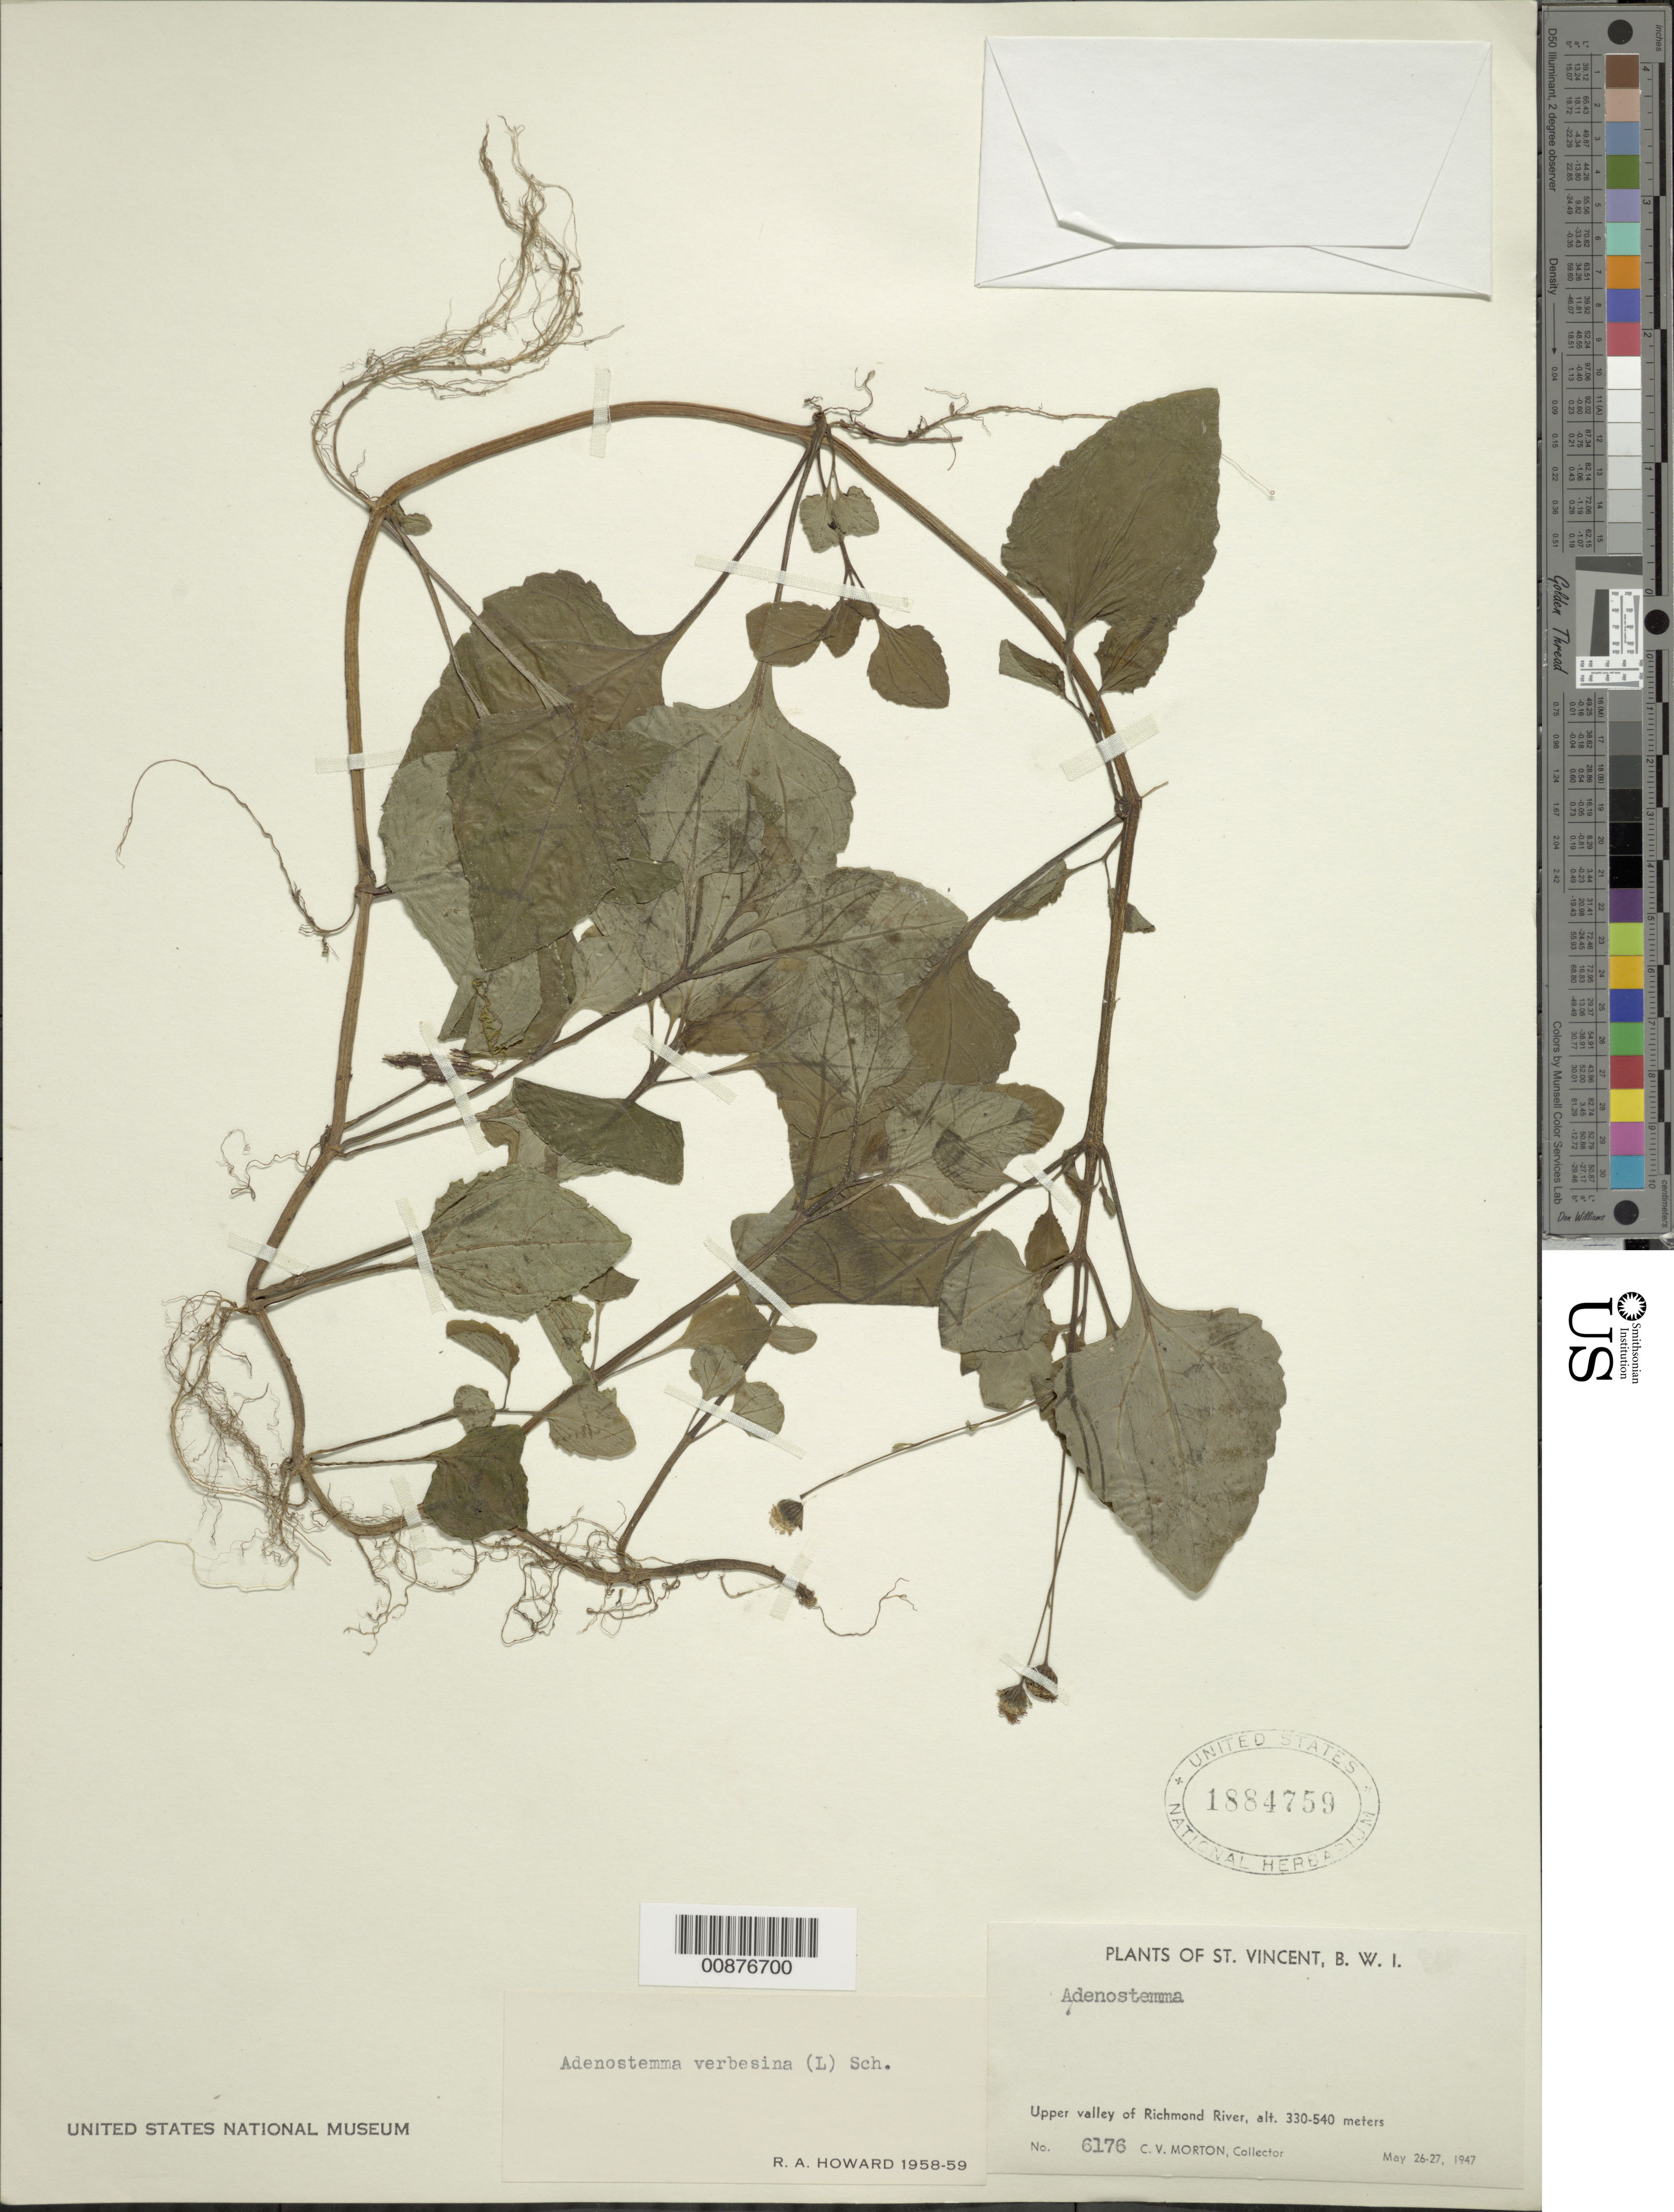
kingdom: Plantae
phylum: Tracheophyta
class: Magnoliopsida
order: Asterales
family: Asteraceae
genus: Adenostemma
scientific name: Adenostemma verbesina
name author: (L.) Sch. Bip.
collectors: C. V. Morton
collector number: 6176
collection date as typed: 26 May 1947 to 27 May 1947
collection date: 1947-05-26/1947-05-27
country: St. Vincent - Grenadines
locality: Upper valley of Richmond River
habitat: River valley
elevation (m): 330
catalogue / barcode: US 1884759